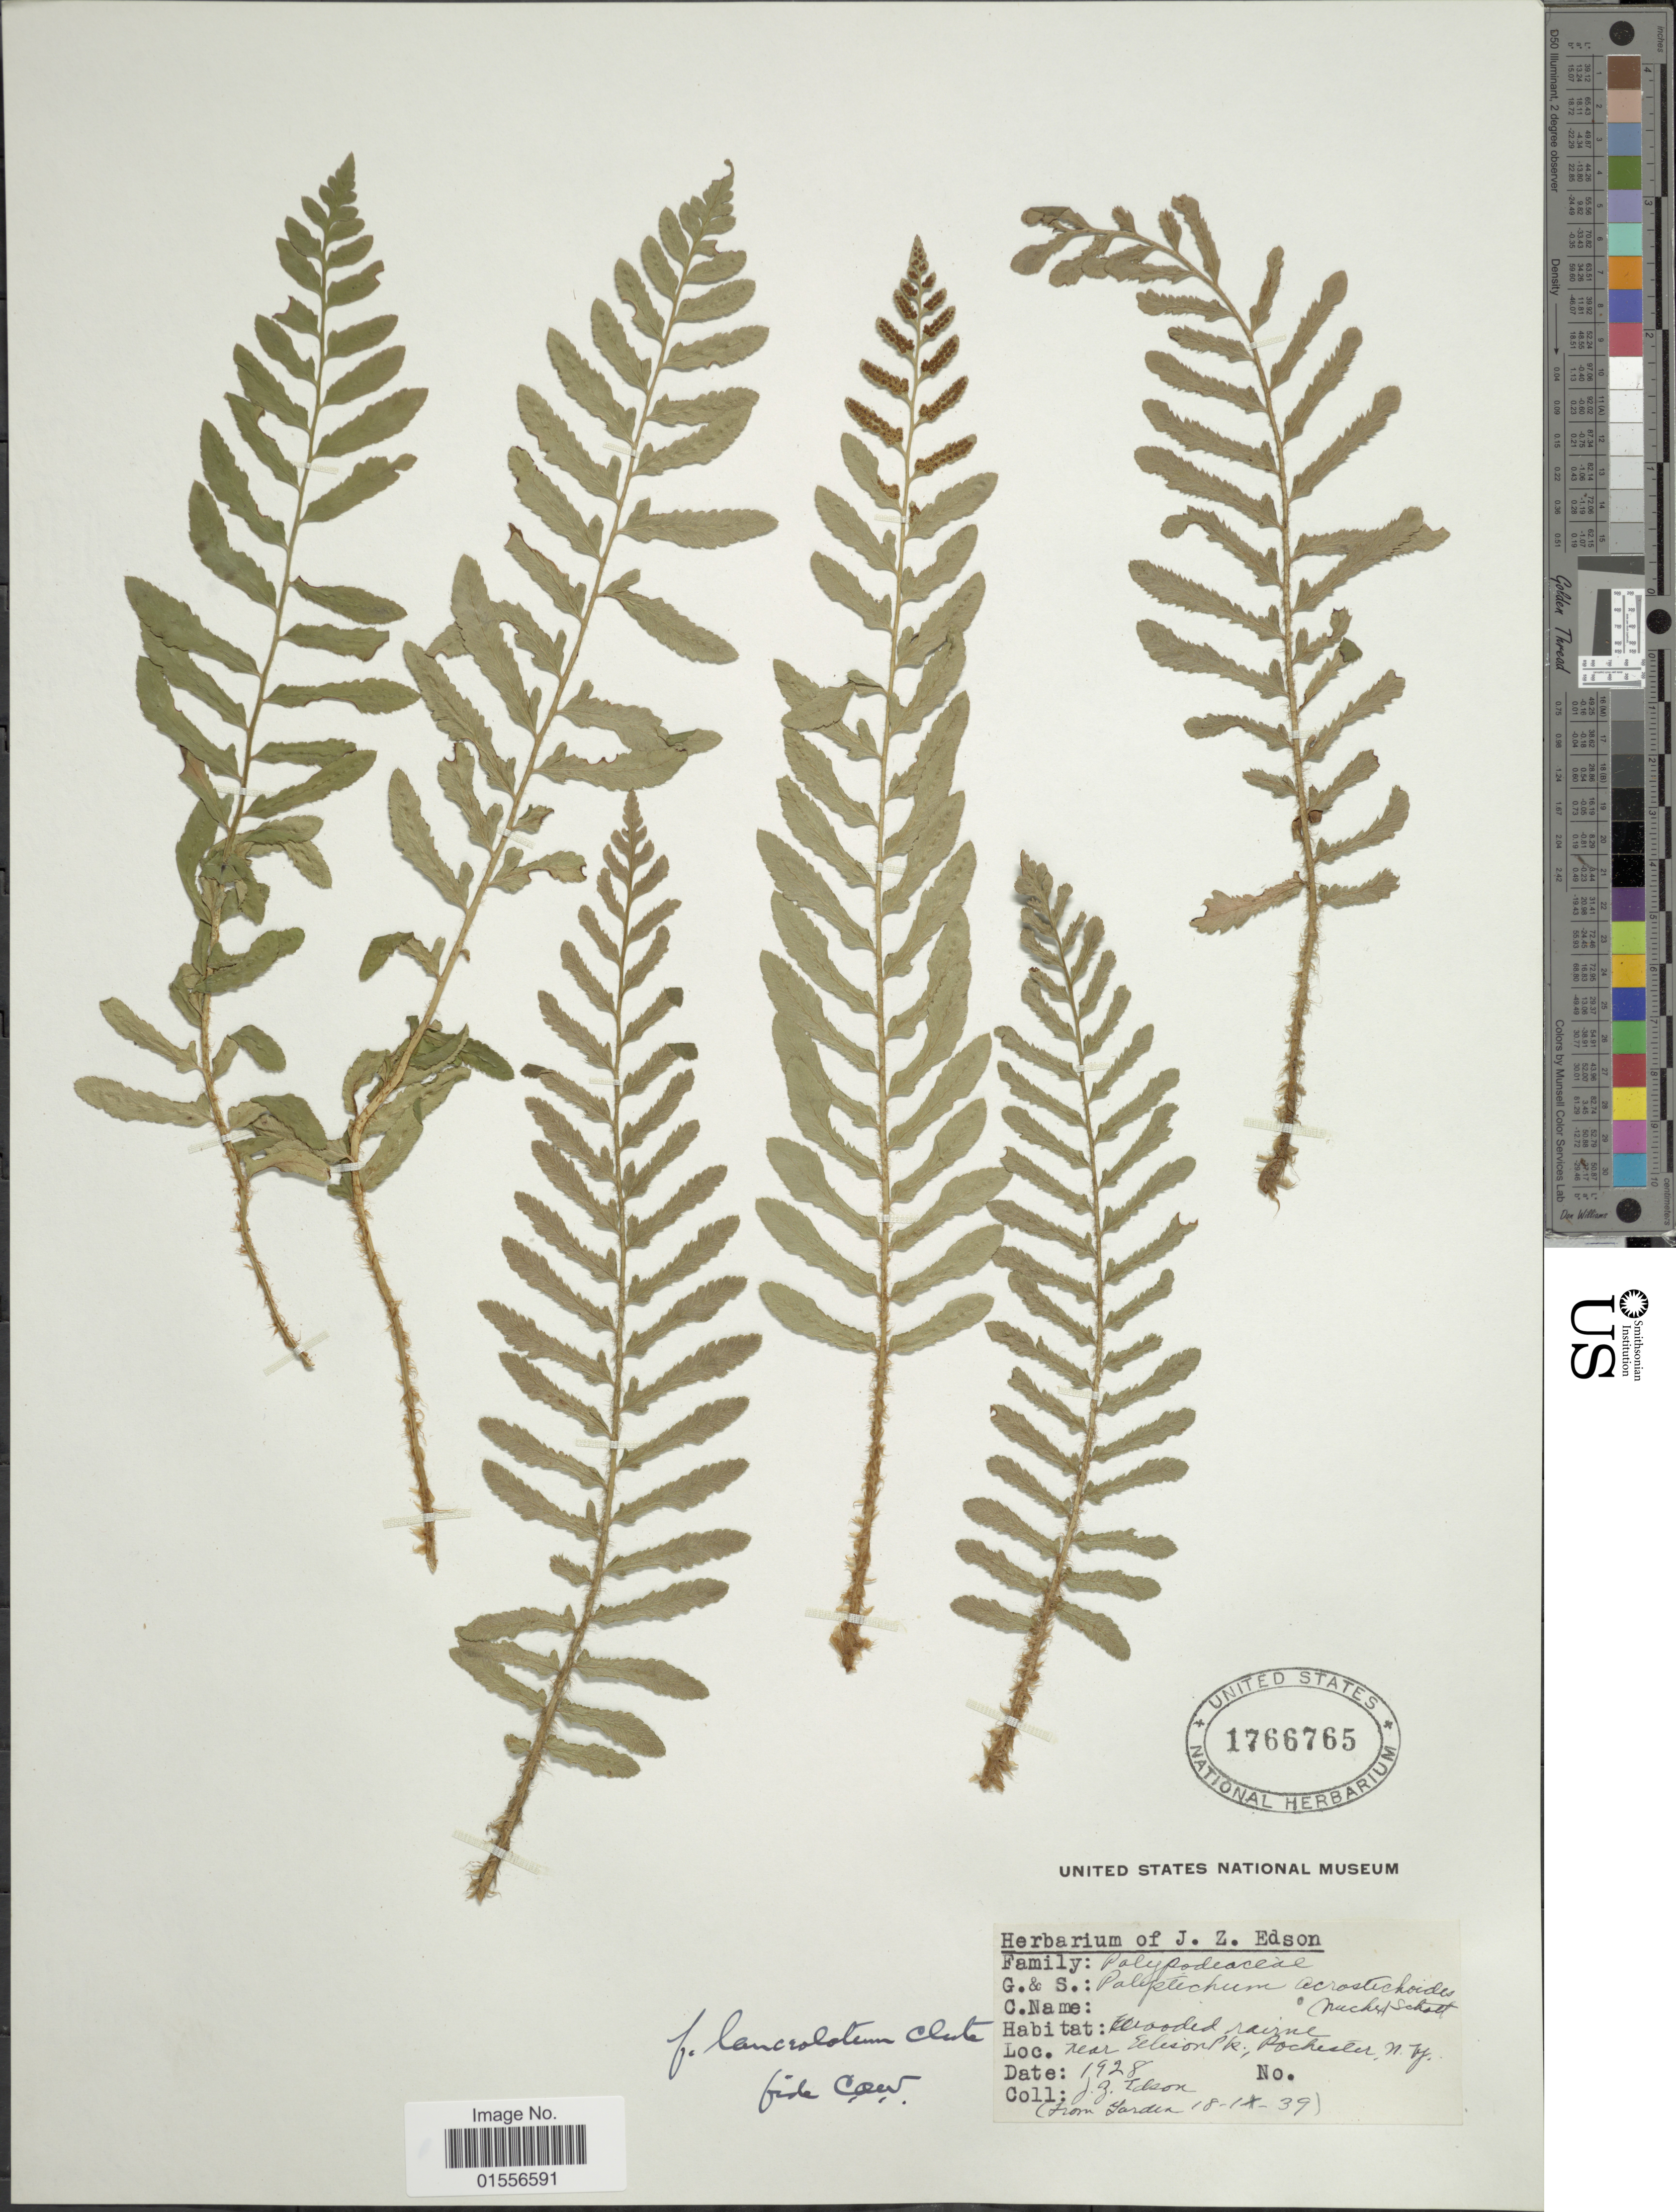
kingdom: Plantae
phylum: Tracheophyta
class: Polypodiopsida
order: Polypodiales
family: Dryopteridaceae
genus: Polystichum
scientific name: Polystichum acrostichoides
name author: (Michx.) Schott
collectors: J. Edson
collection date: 1928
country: United States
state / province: New York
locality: Wooded ravine, near Edison Park, Rochester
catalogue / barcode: US 1766765